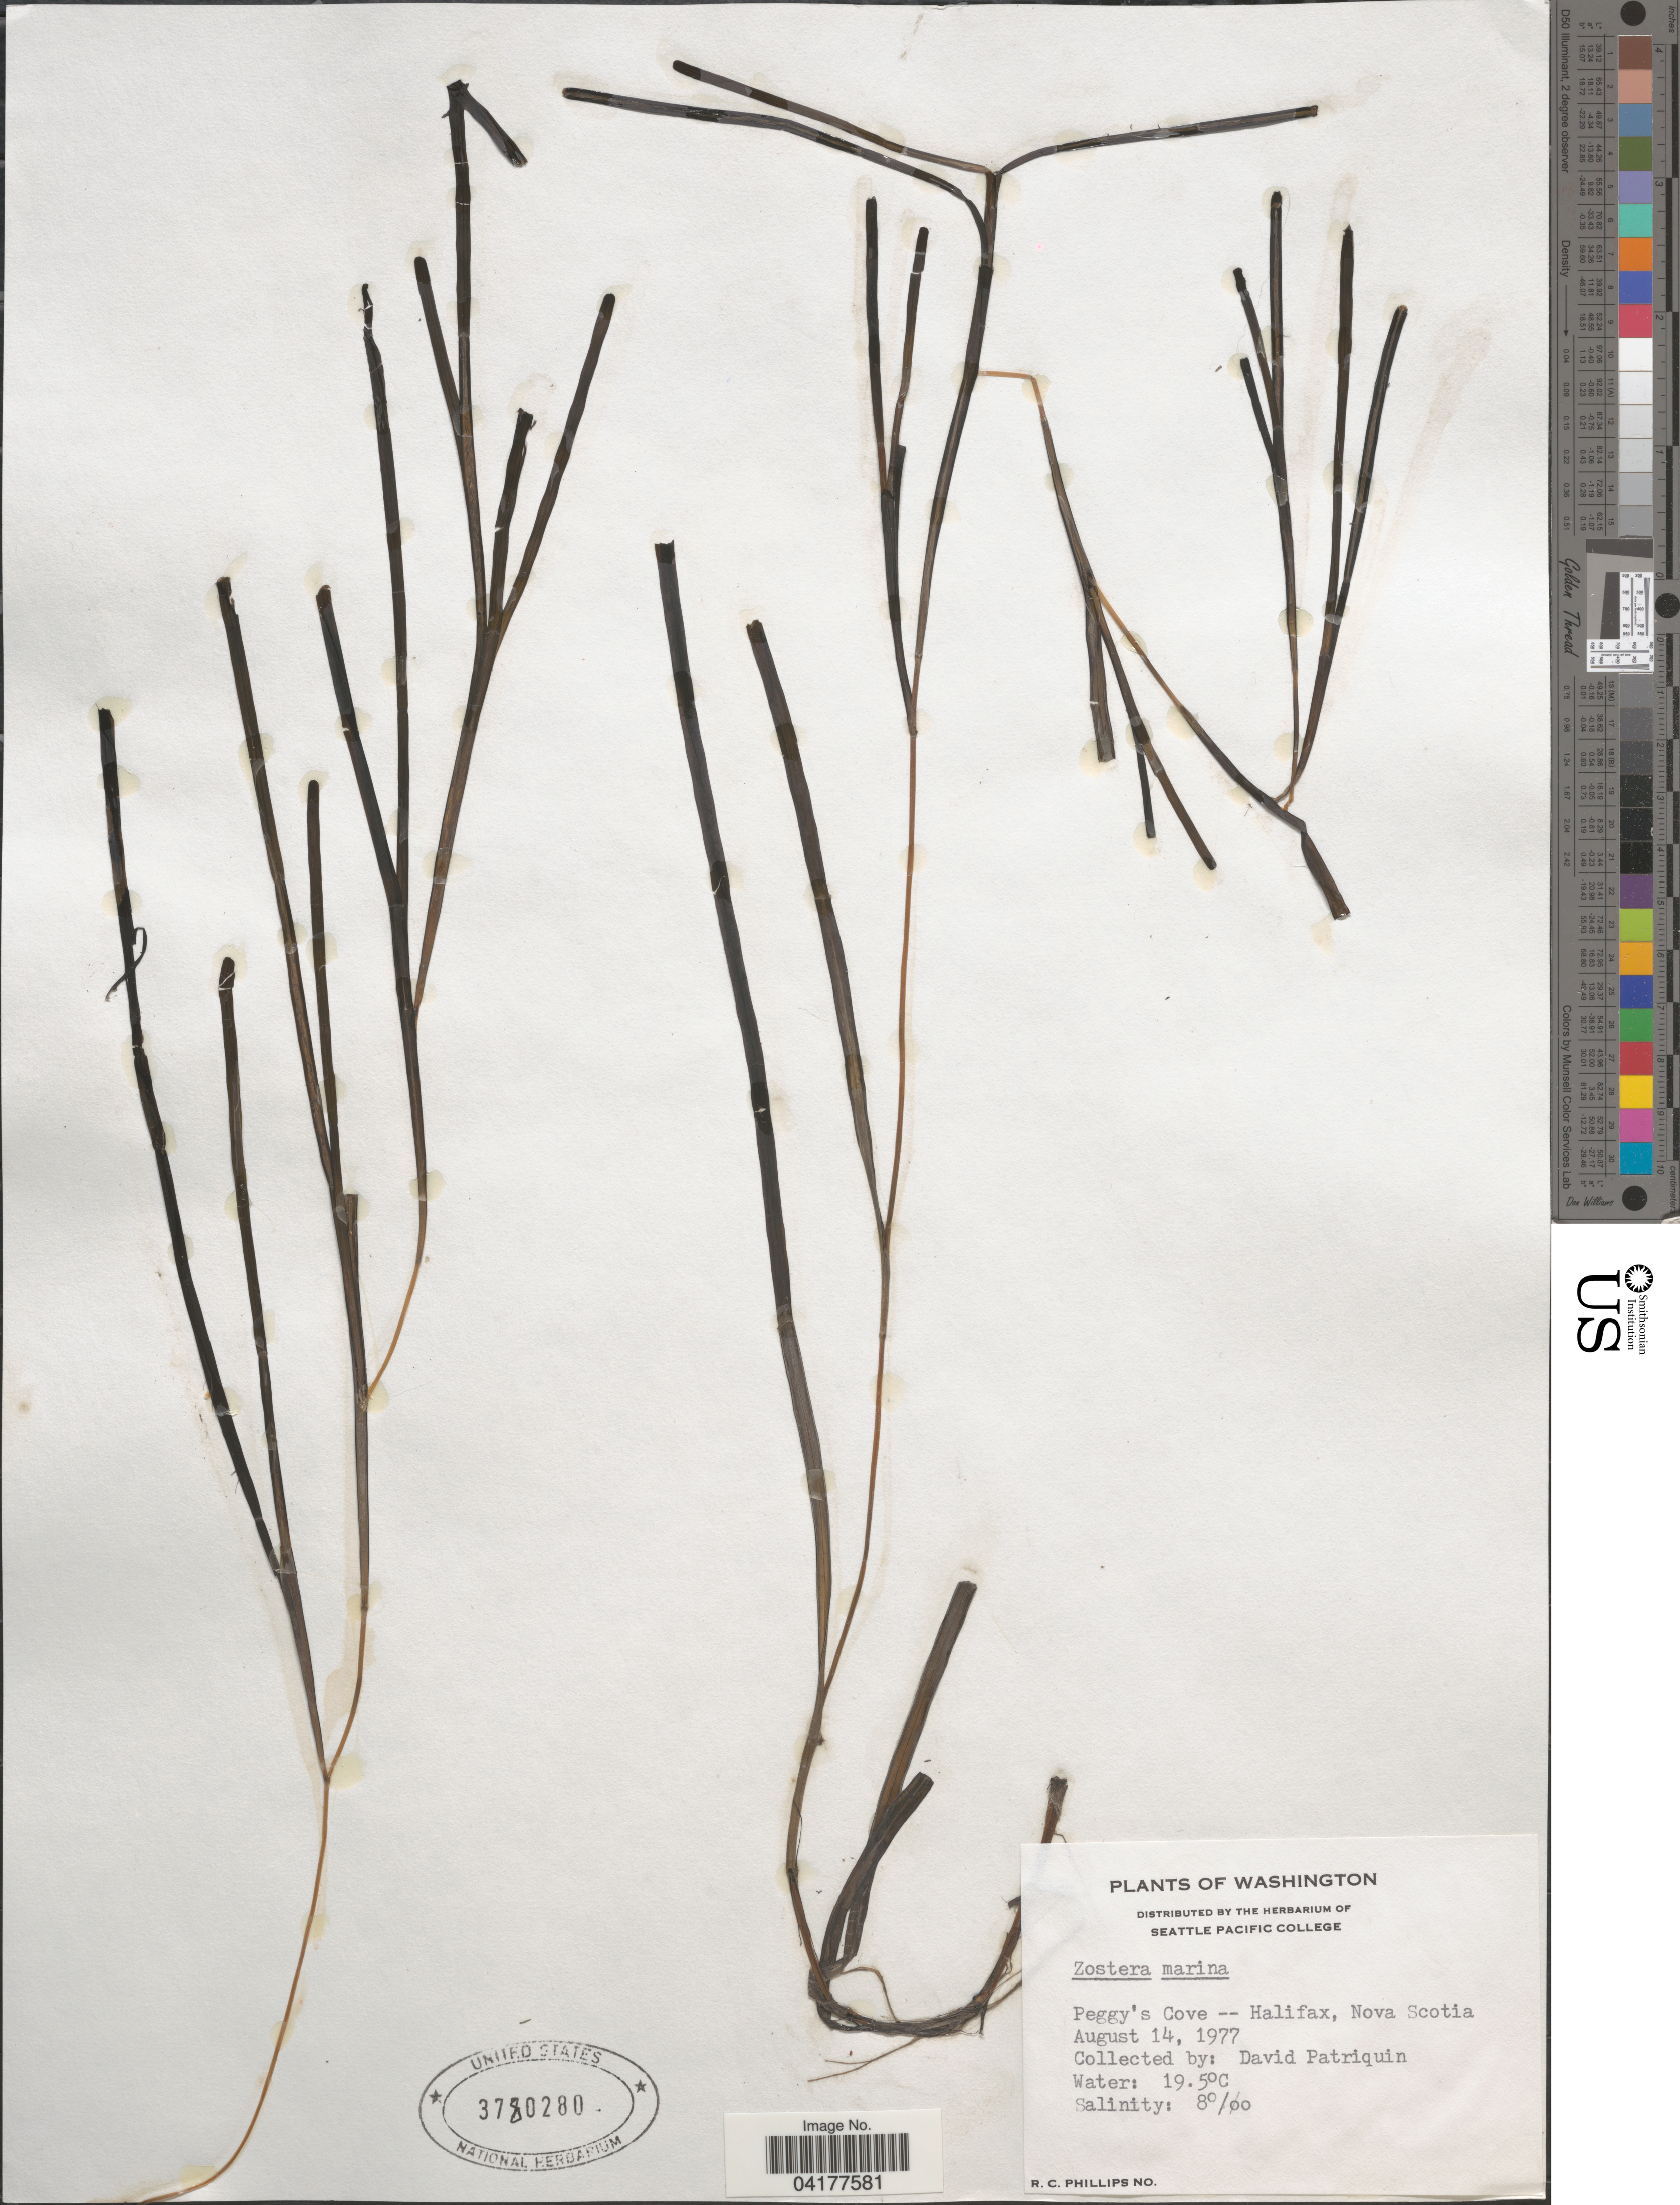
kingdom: Plantae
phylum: Tracheophyta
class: Liliopsida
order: Alismatales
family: Zosteraceae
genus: Zostera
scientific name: Zostera marina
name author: L.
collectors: D. Patriquin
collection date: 1977-08-14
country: Canada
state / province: Nova Scotia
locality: Peggy's Cove -- Halifax.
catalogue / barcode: US 3780280